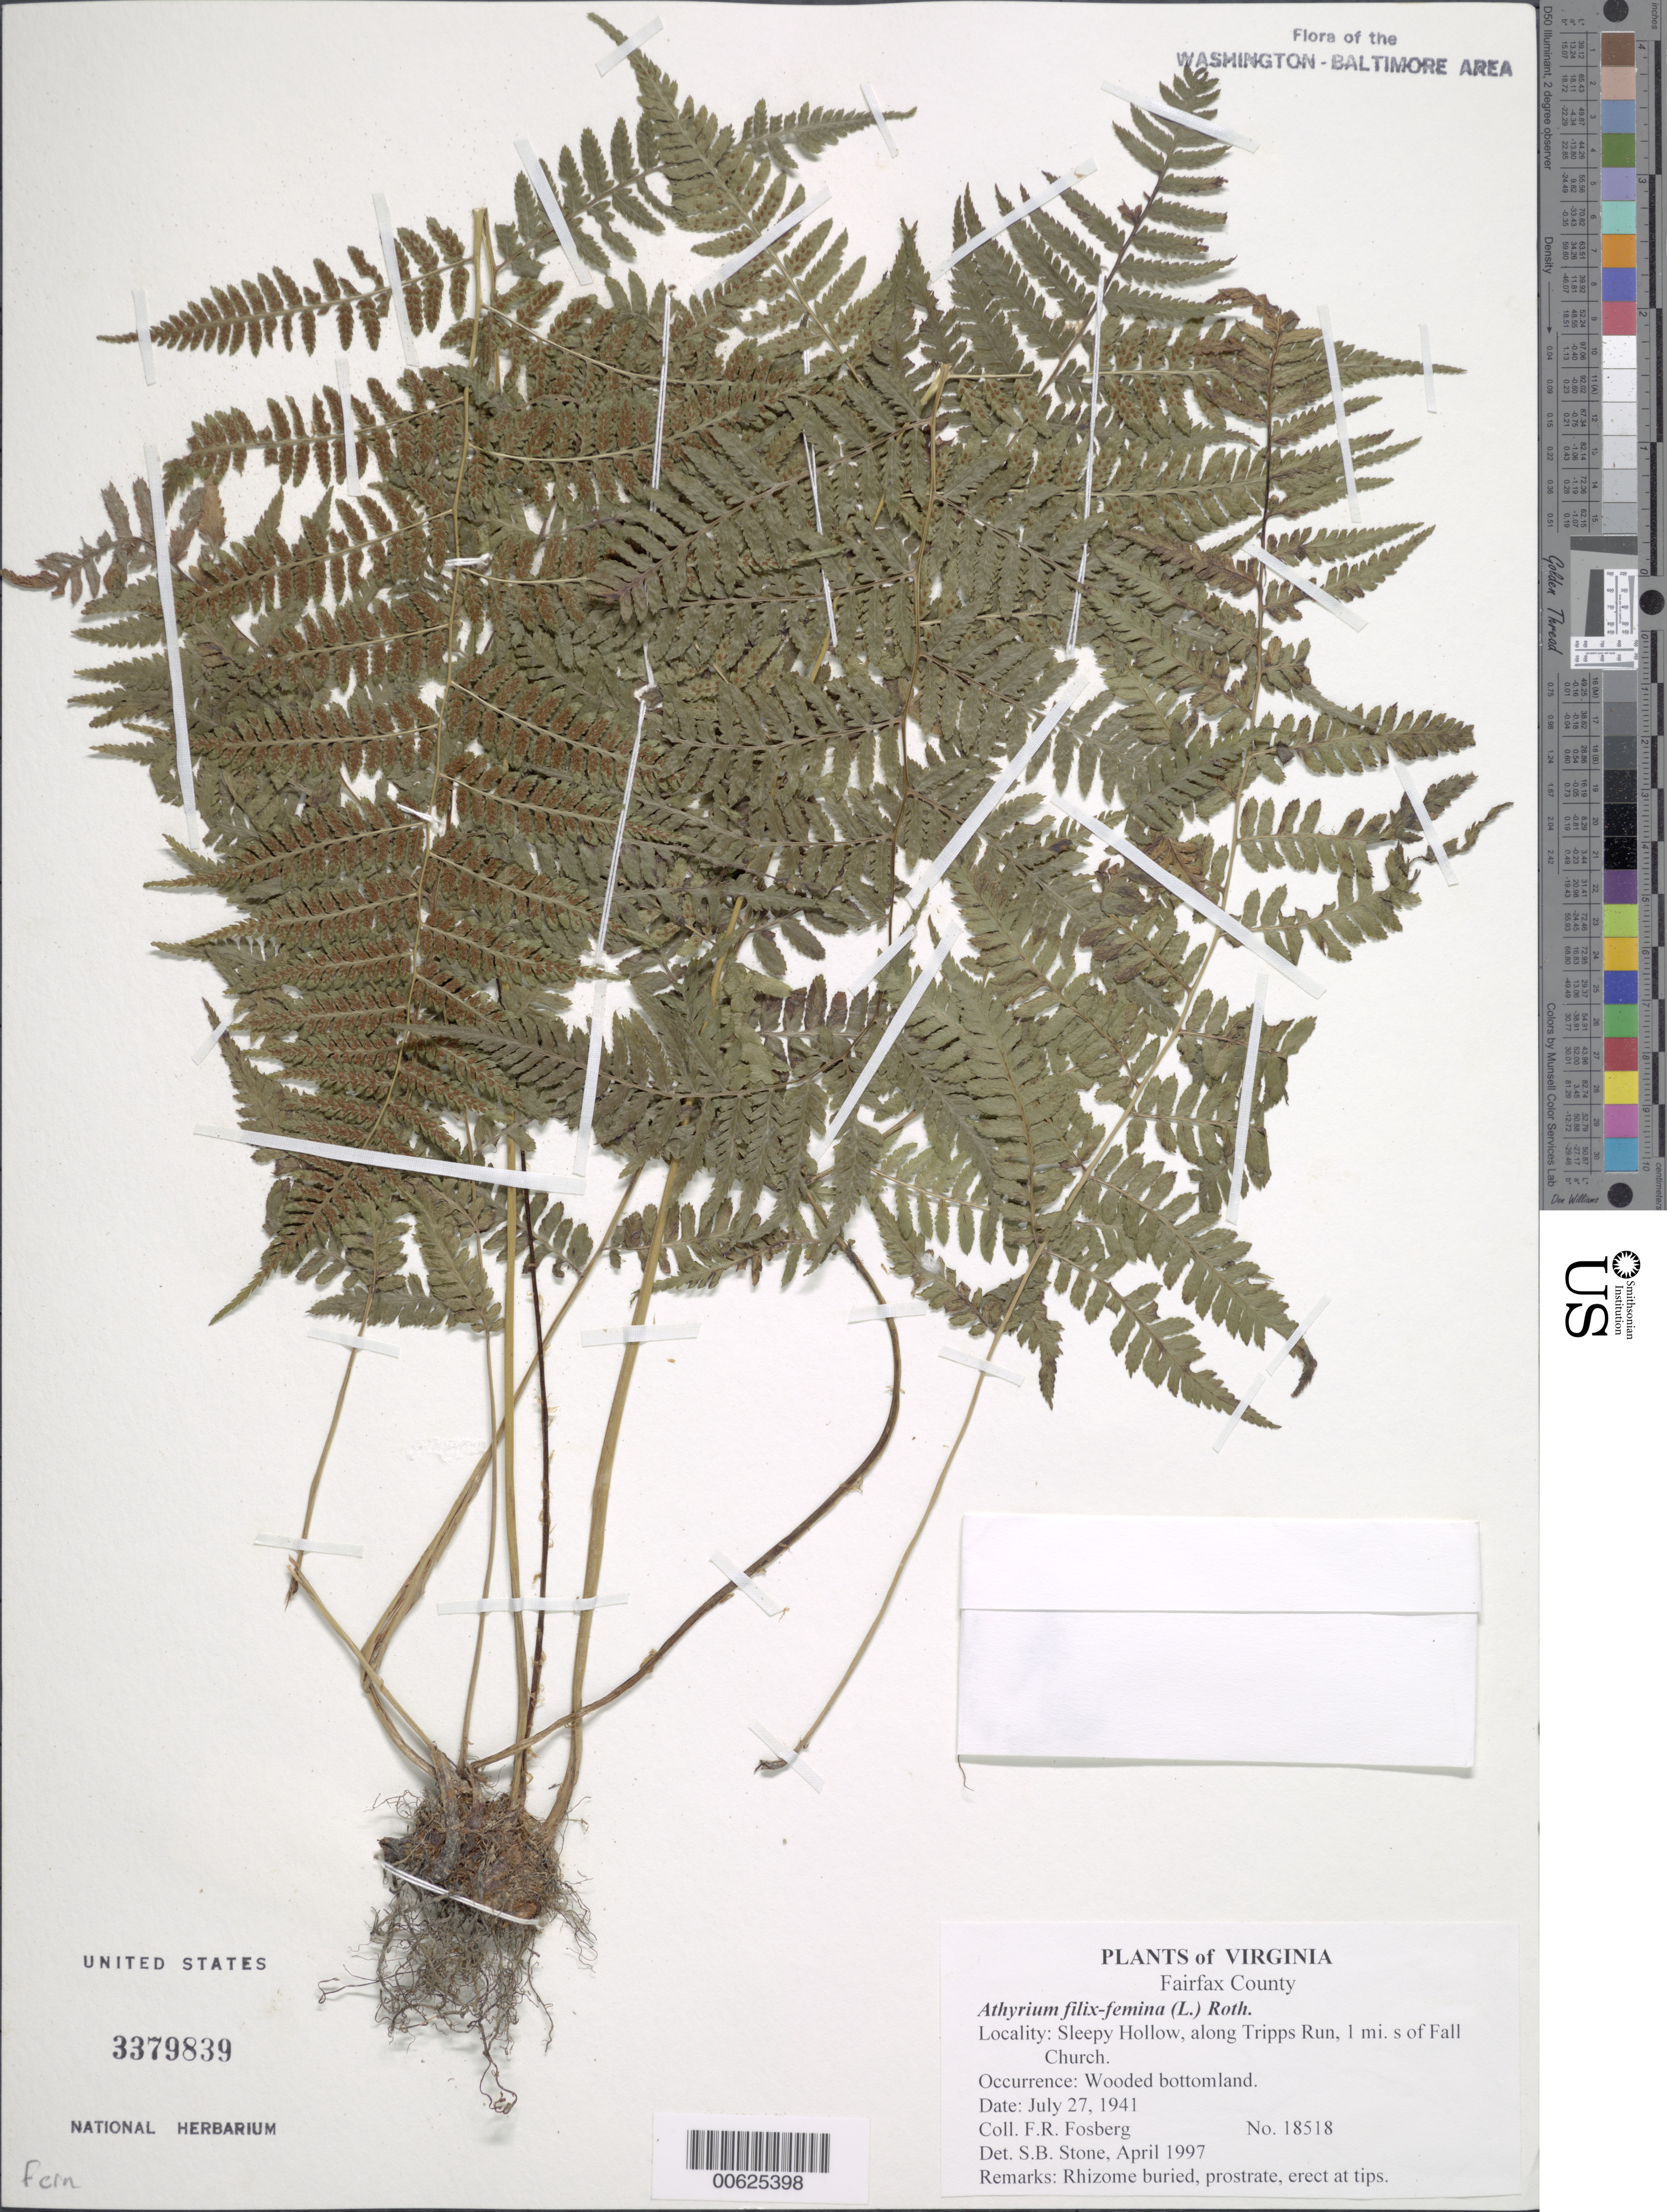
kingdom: Plantae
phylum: Tracheophyta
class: Polypodiopsida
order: Polypodiales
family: Athyriaceae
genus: Athyrium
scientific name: Athyrium filix-femina var. asplenioides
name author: (Michx.) Farw.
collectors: F. R. Fosberg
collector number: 18518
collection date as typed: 27 Jul 1941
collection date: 1941-07-27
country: United States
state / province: Virginia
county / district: Fairfax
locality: Sleepy Hollow, along Tripps Run, 1 mi. S of Falls Church.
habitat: Wooded bottomland.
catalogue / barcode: US 3379839